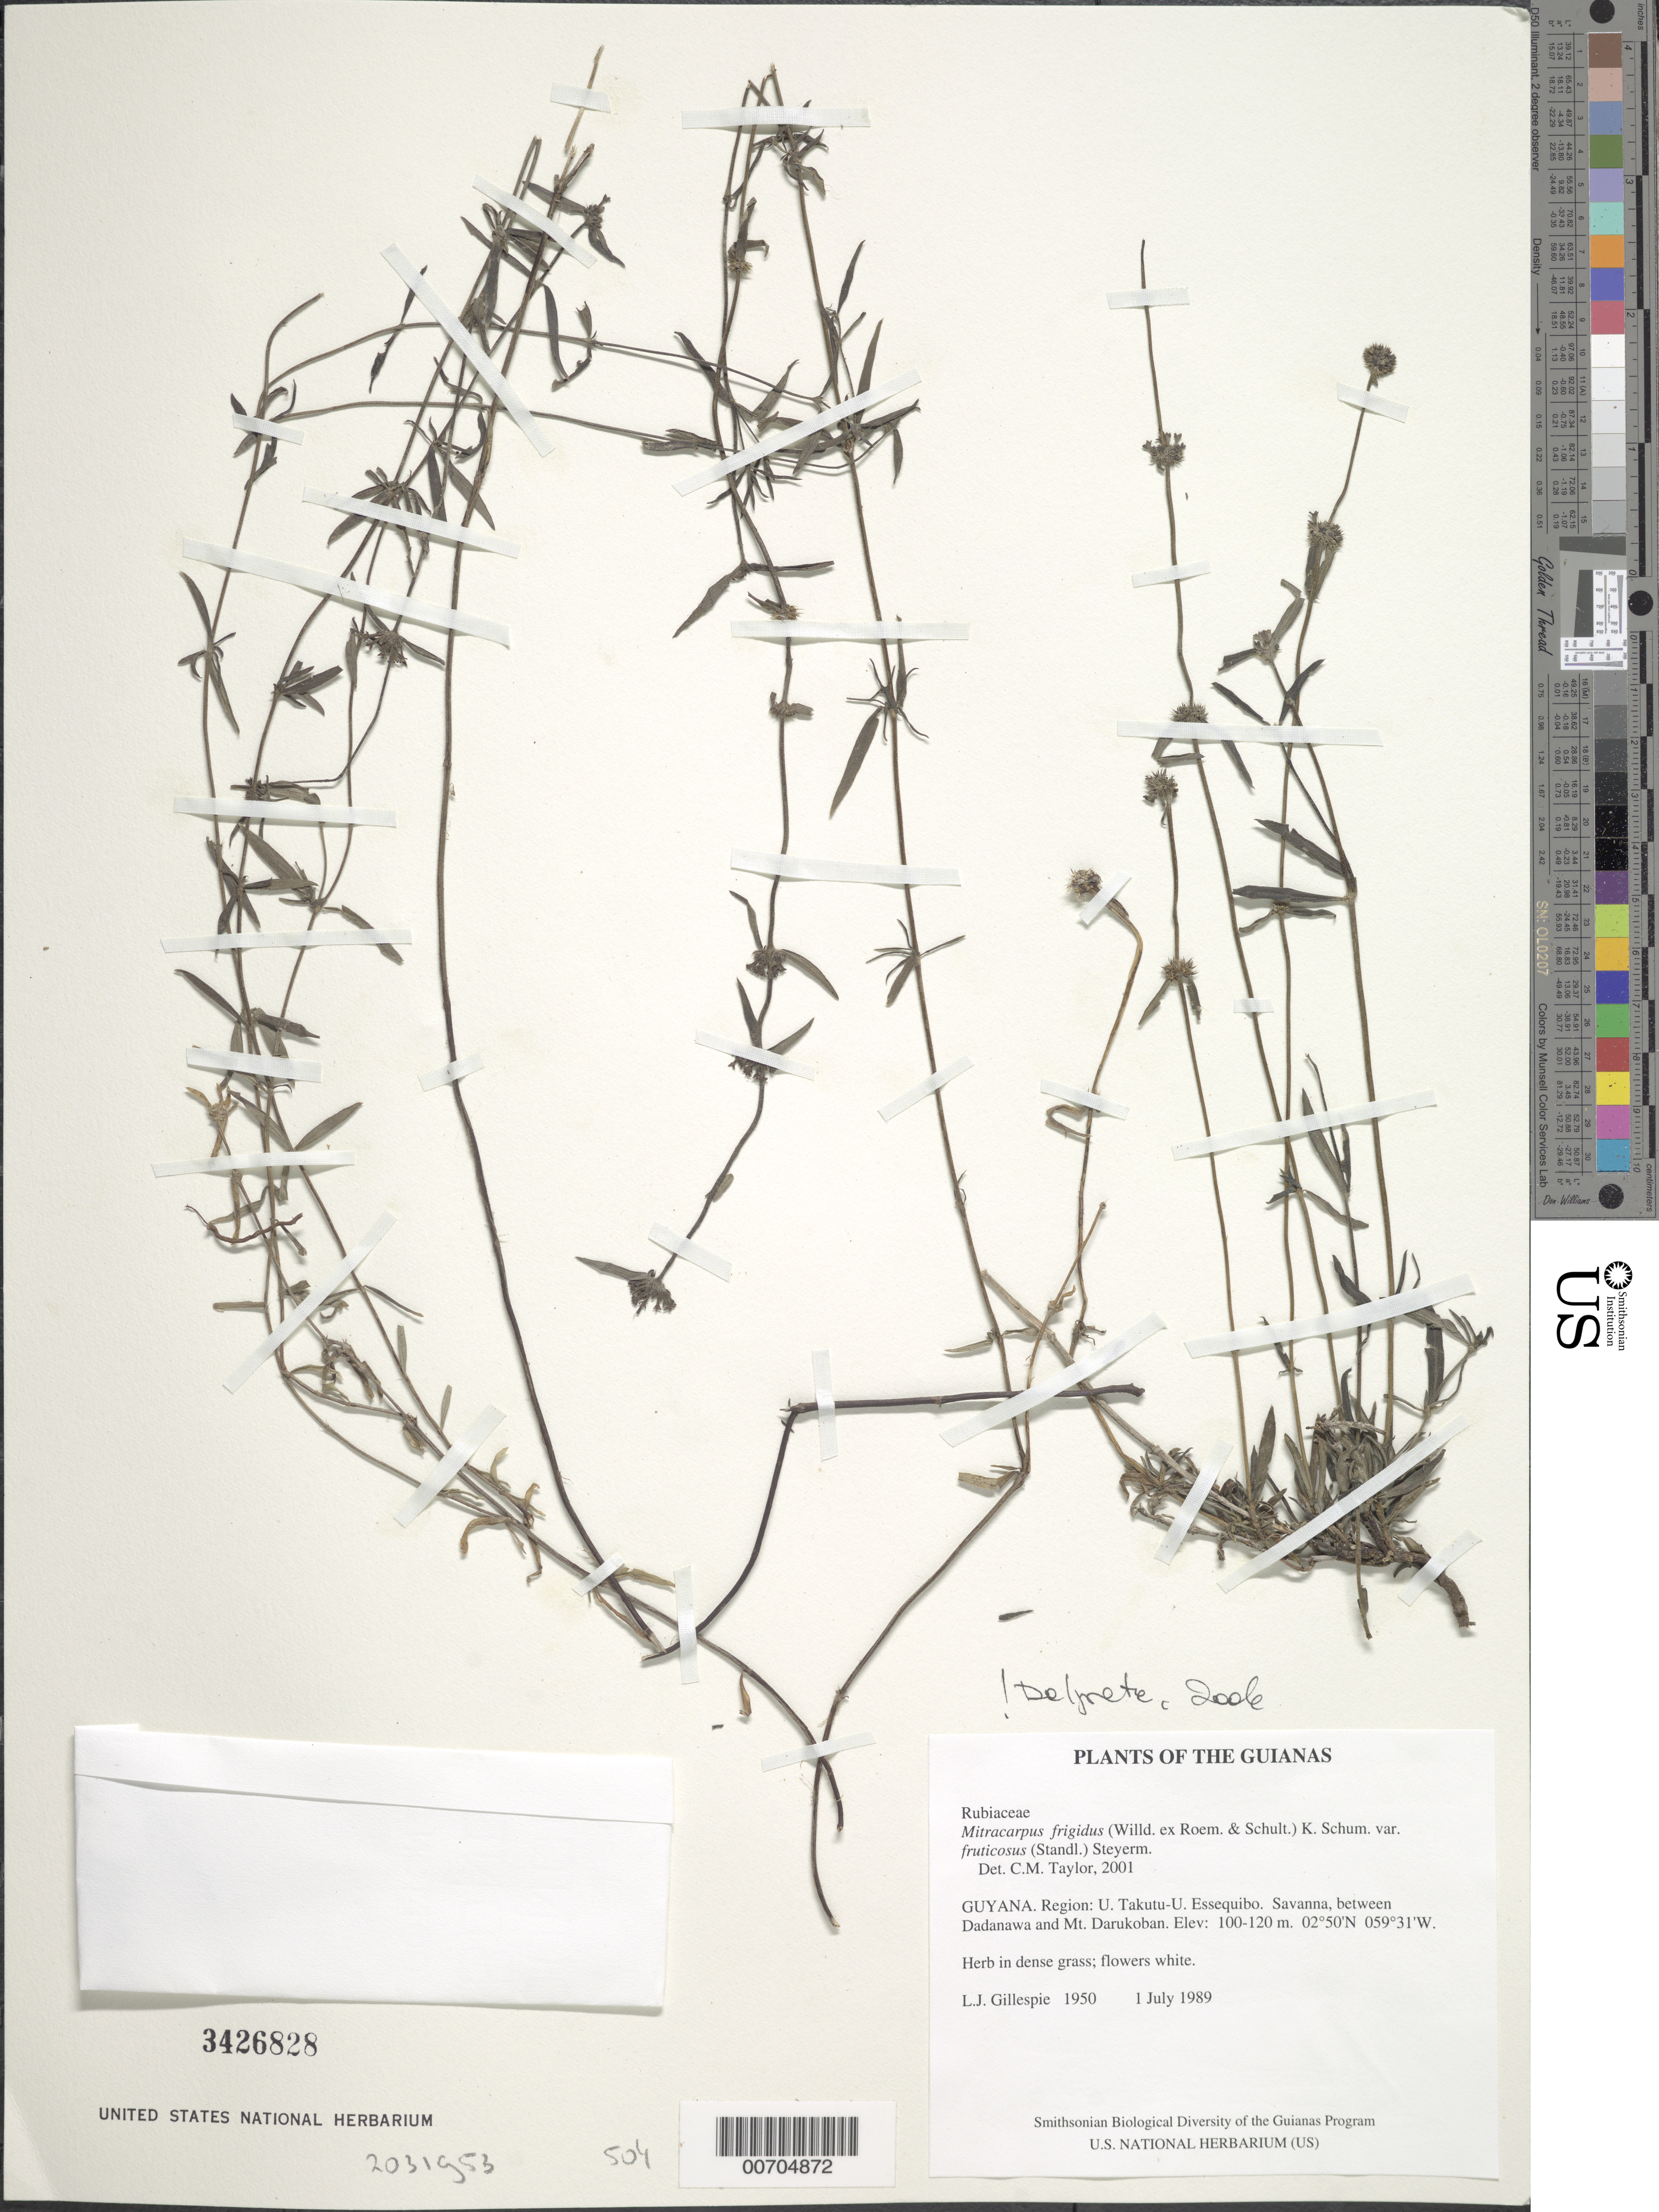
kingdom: Plantae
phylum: Tracheophyta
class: Magnoliopsida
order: Gentianales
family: Rubiaceae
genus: Mitracarpus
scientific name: Mitracarpus frigidus var. fruticosus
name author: (Standl.) Steyerm.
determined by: Delprete, P. G., Herb. de Guyane Cay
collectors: L. J. Gillespie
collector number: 1950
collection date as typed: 1 July 1989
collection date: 1989-07-01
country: Guyana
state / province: U. Takutu-U. Essequibo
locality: Savanna, between Dadanawa and Mt. Darukoban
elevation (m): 100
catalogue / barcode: US 3426828